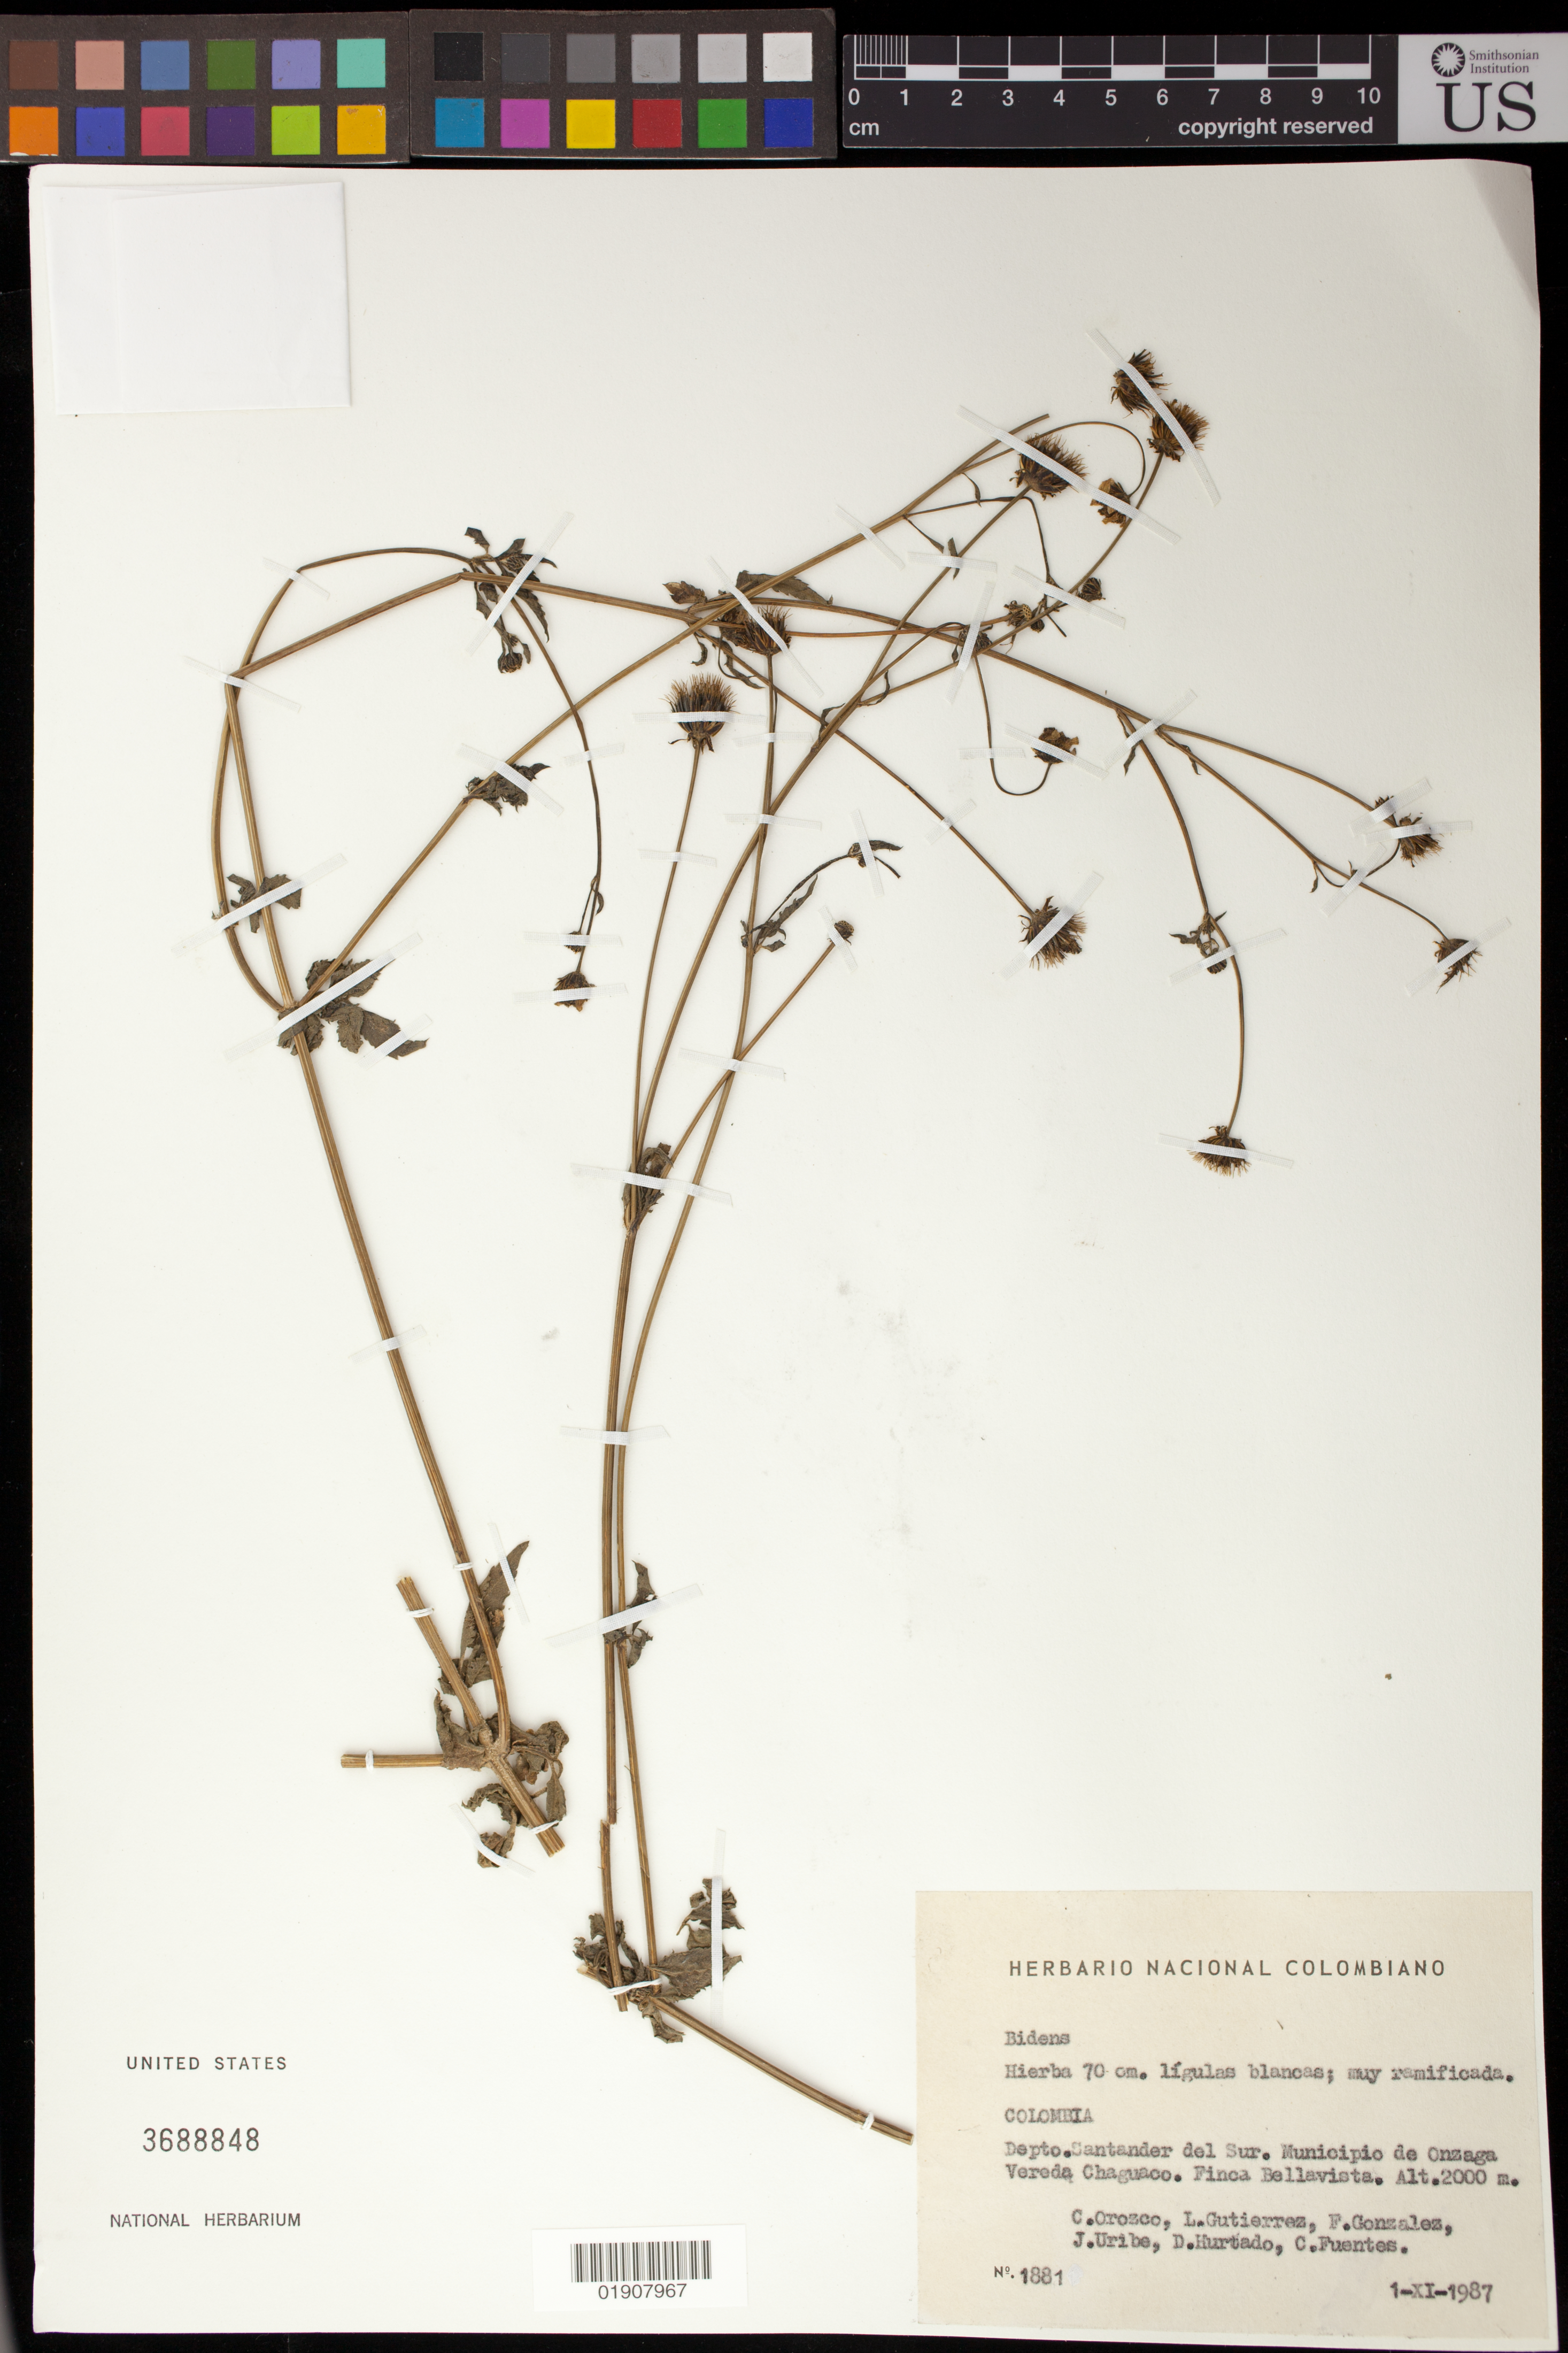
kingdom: Plantae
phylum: Tracheophyta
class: Magnoliopsida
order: Asterales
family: Asteraceae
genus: Bidens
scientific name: Bidens sp.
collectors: C. I. Orozco, L. Gutiérrez, F. González, J. Uribe, D. Hurtado & C. Fuentes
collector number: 1881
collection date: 1987-11-01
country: Colombia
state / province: Santander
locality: Santander del Sur. Mun. de Onzaga, Vereda Chaguaco. Finça Bellavista.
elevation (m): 2000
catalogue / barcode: US 3688848